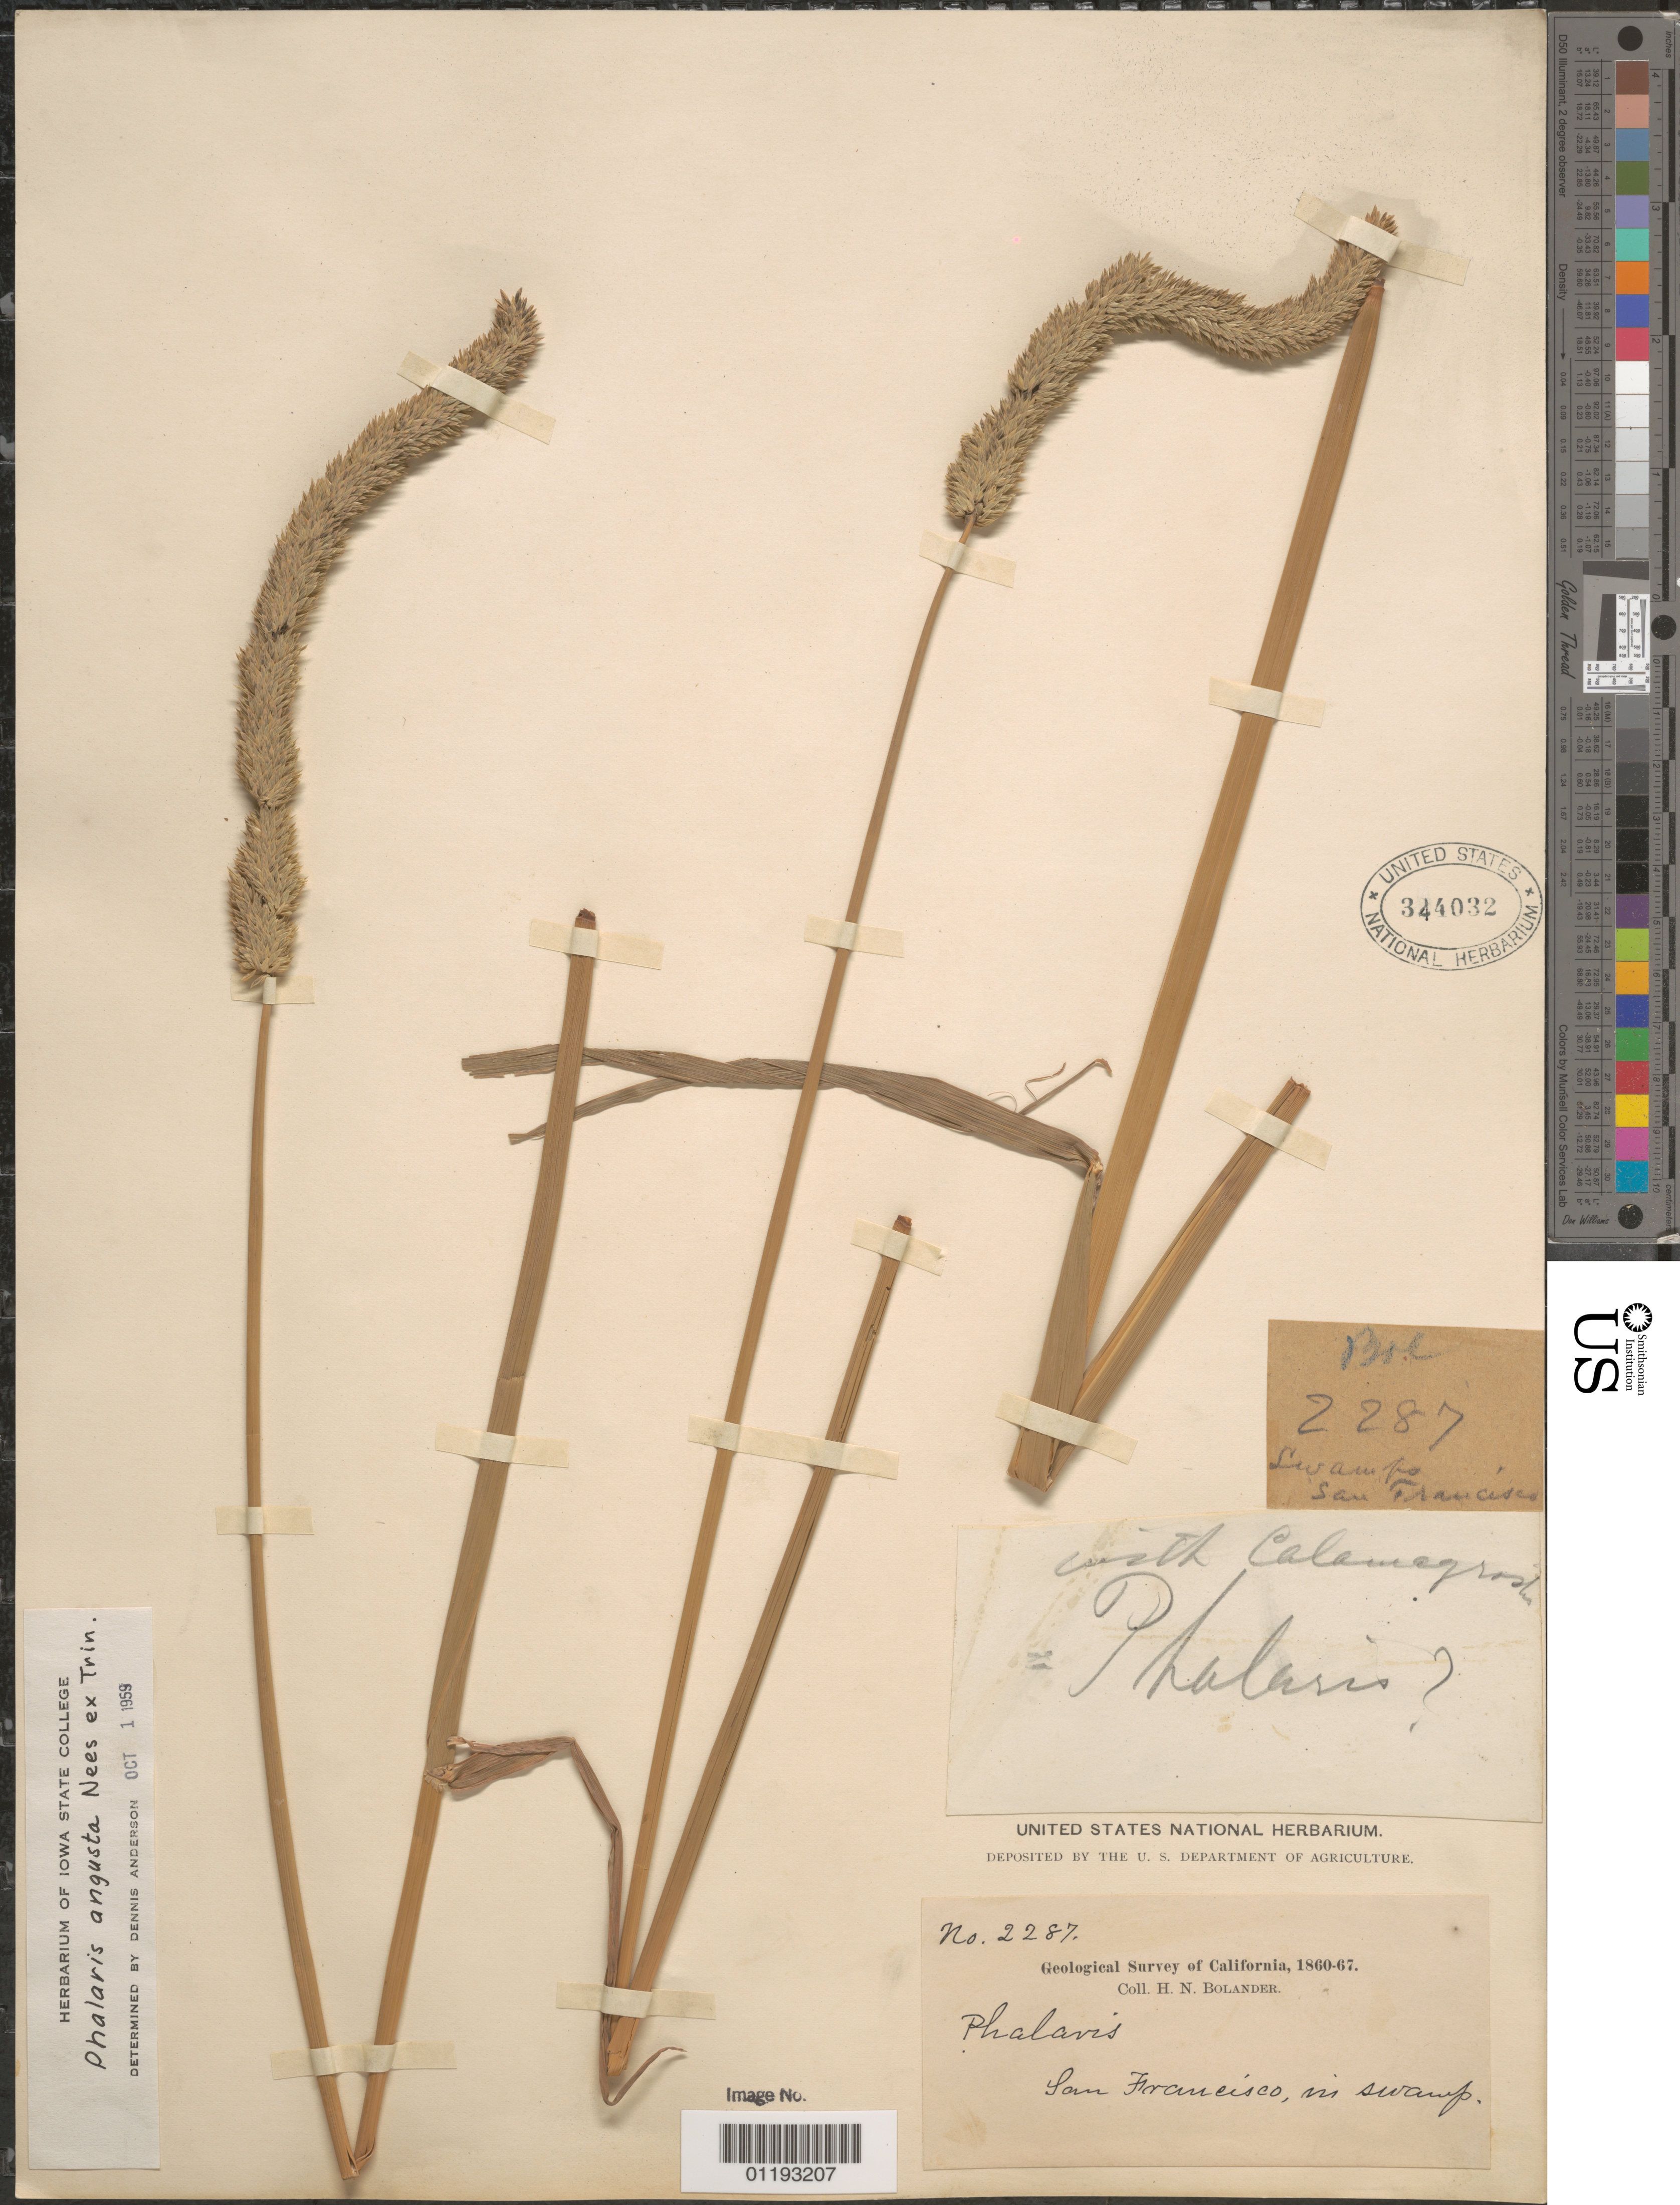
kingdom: Plantae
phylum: Tracheophyta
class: Liliopsida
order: Poales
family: Poaceae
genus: Phalaris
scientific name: Phalaris angusta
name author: Nees ex Trin.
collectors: H. Bolander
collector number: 2287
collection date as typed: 1860 to -- --- 1867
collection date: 1860/1867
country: United States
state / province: California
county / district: San Francisco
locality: San Francisco.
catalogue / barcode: US 344032